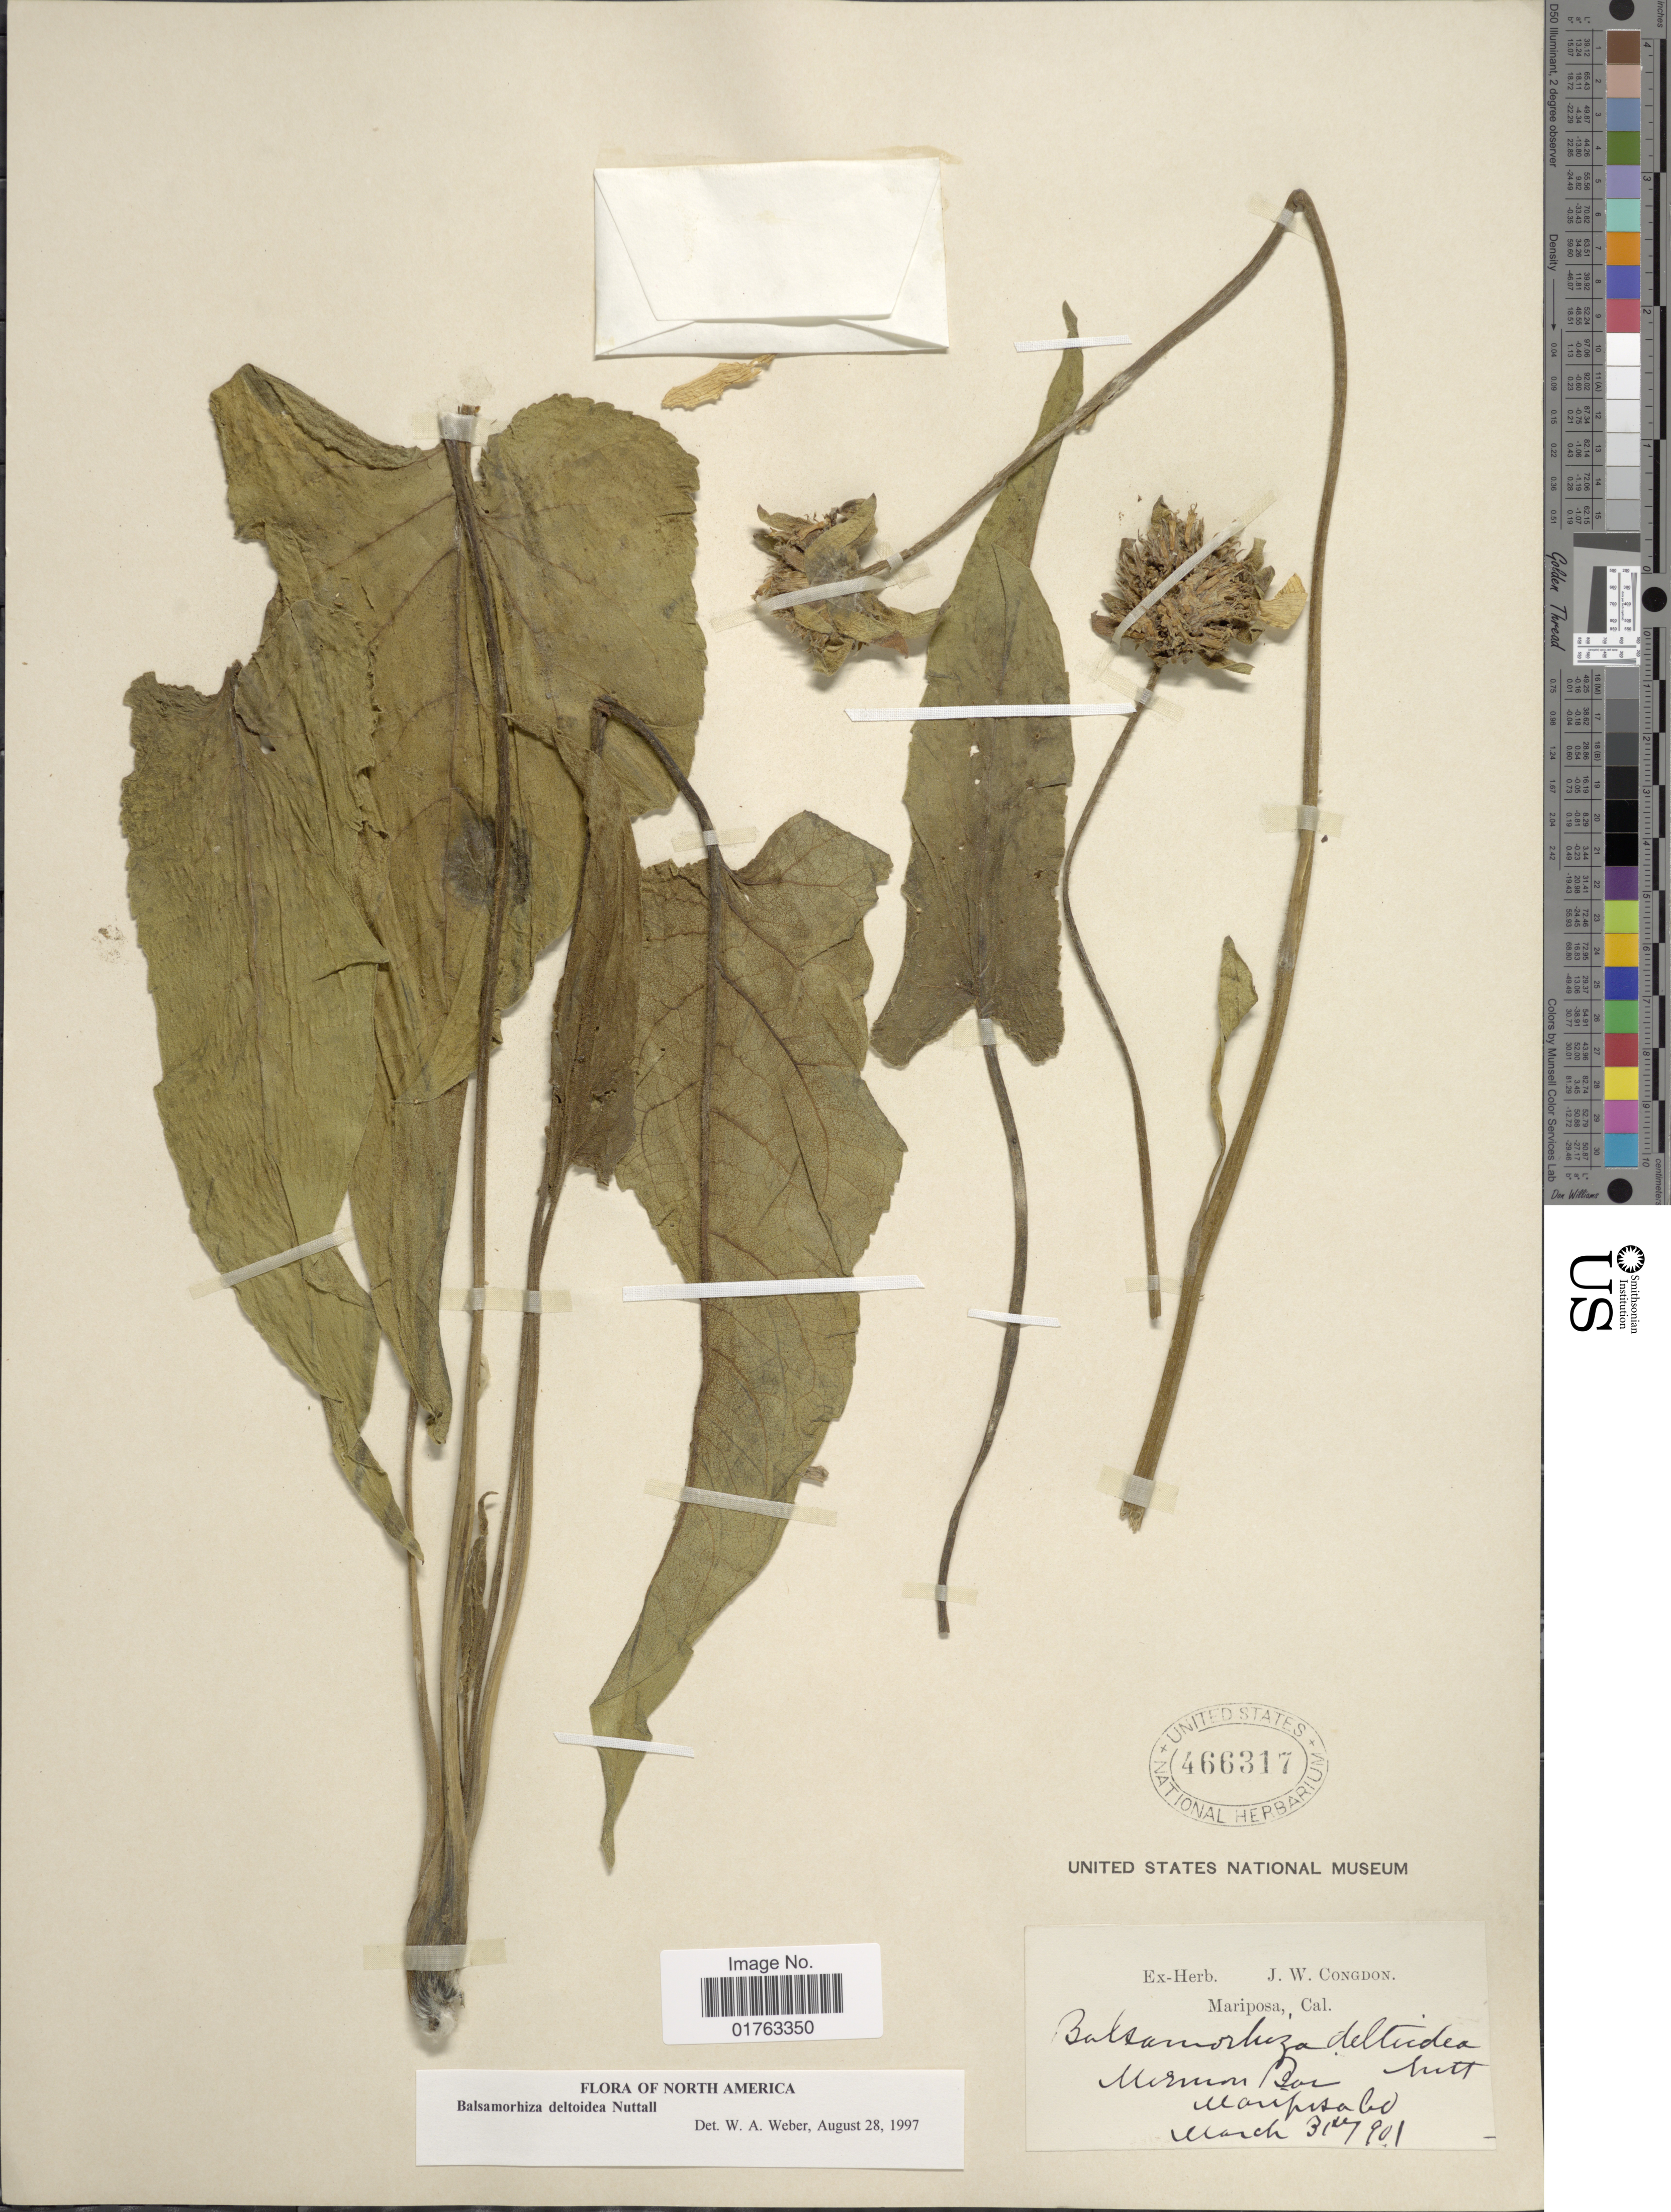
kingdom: Plantae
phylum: Tracheophyta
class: Magnoliopsida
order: Asterales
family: Asteraceae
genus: Balsamorhiza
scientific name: Balsamorhiza deltoidea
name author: Nutt.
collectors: ex herb. J. W. Congdon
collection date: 1901-03-31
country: United States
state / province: California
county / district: Mariposa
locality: Mariposa. Morman Bar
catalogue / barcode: US 466317